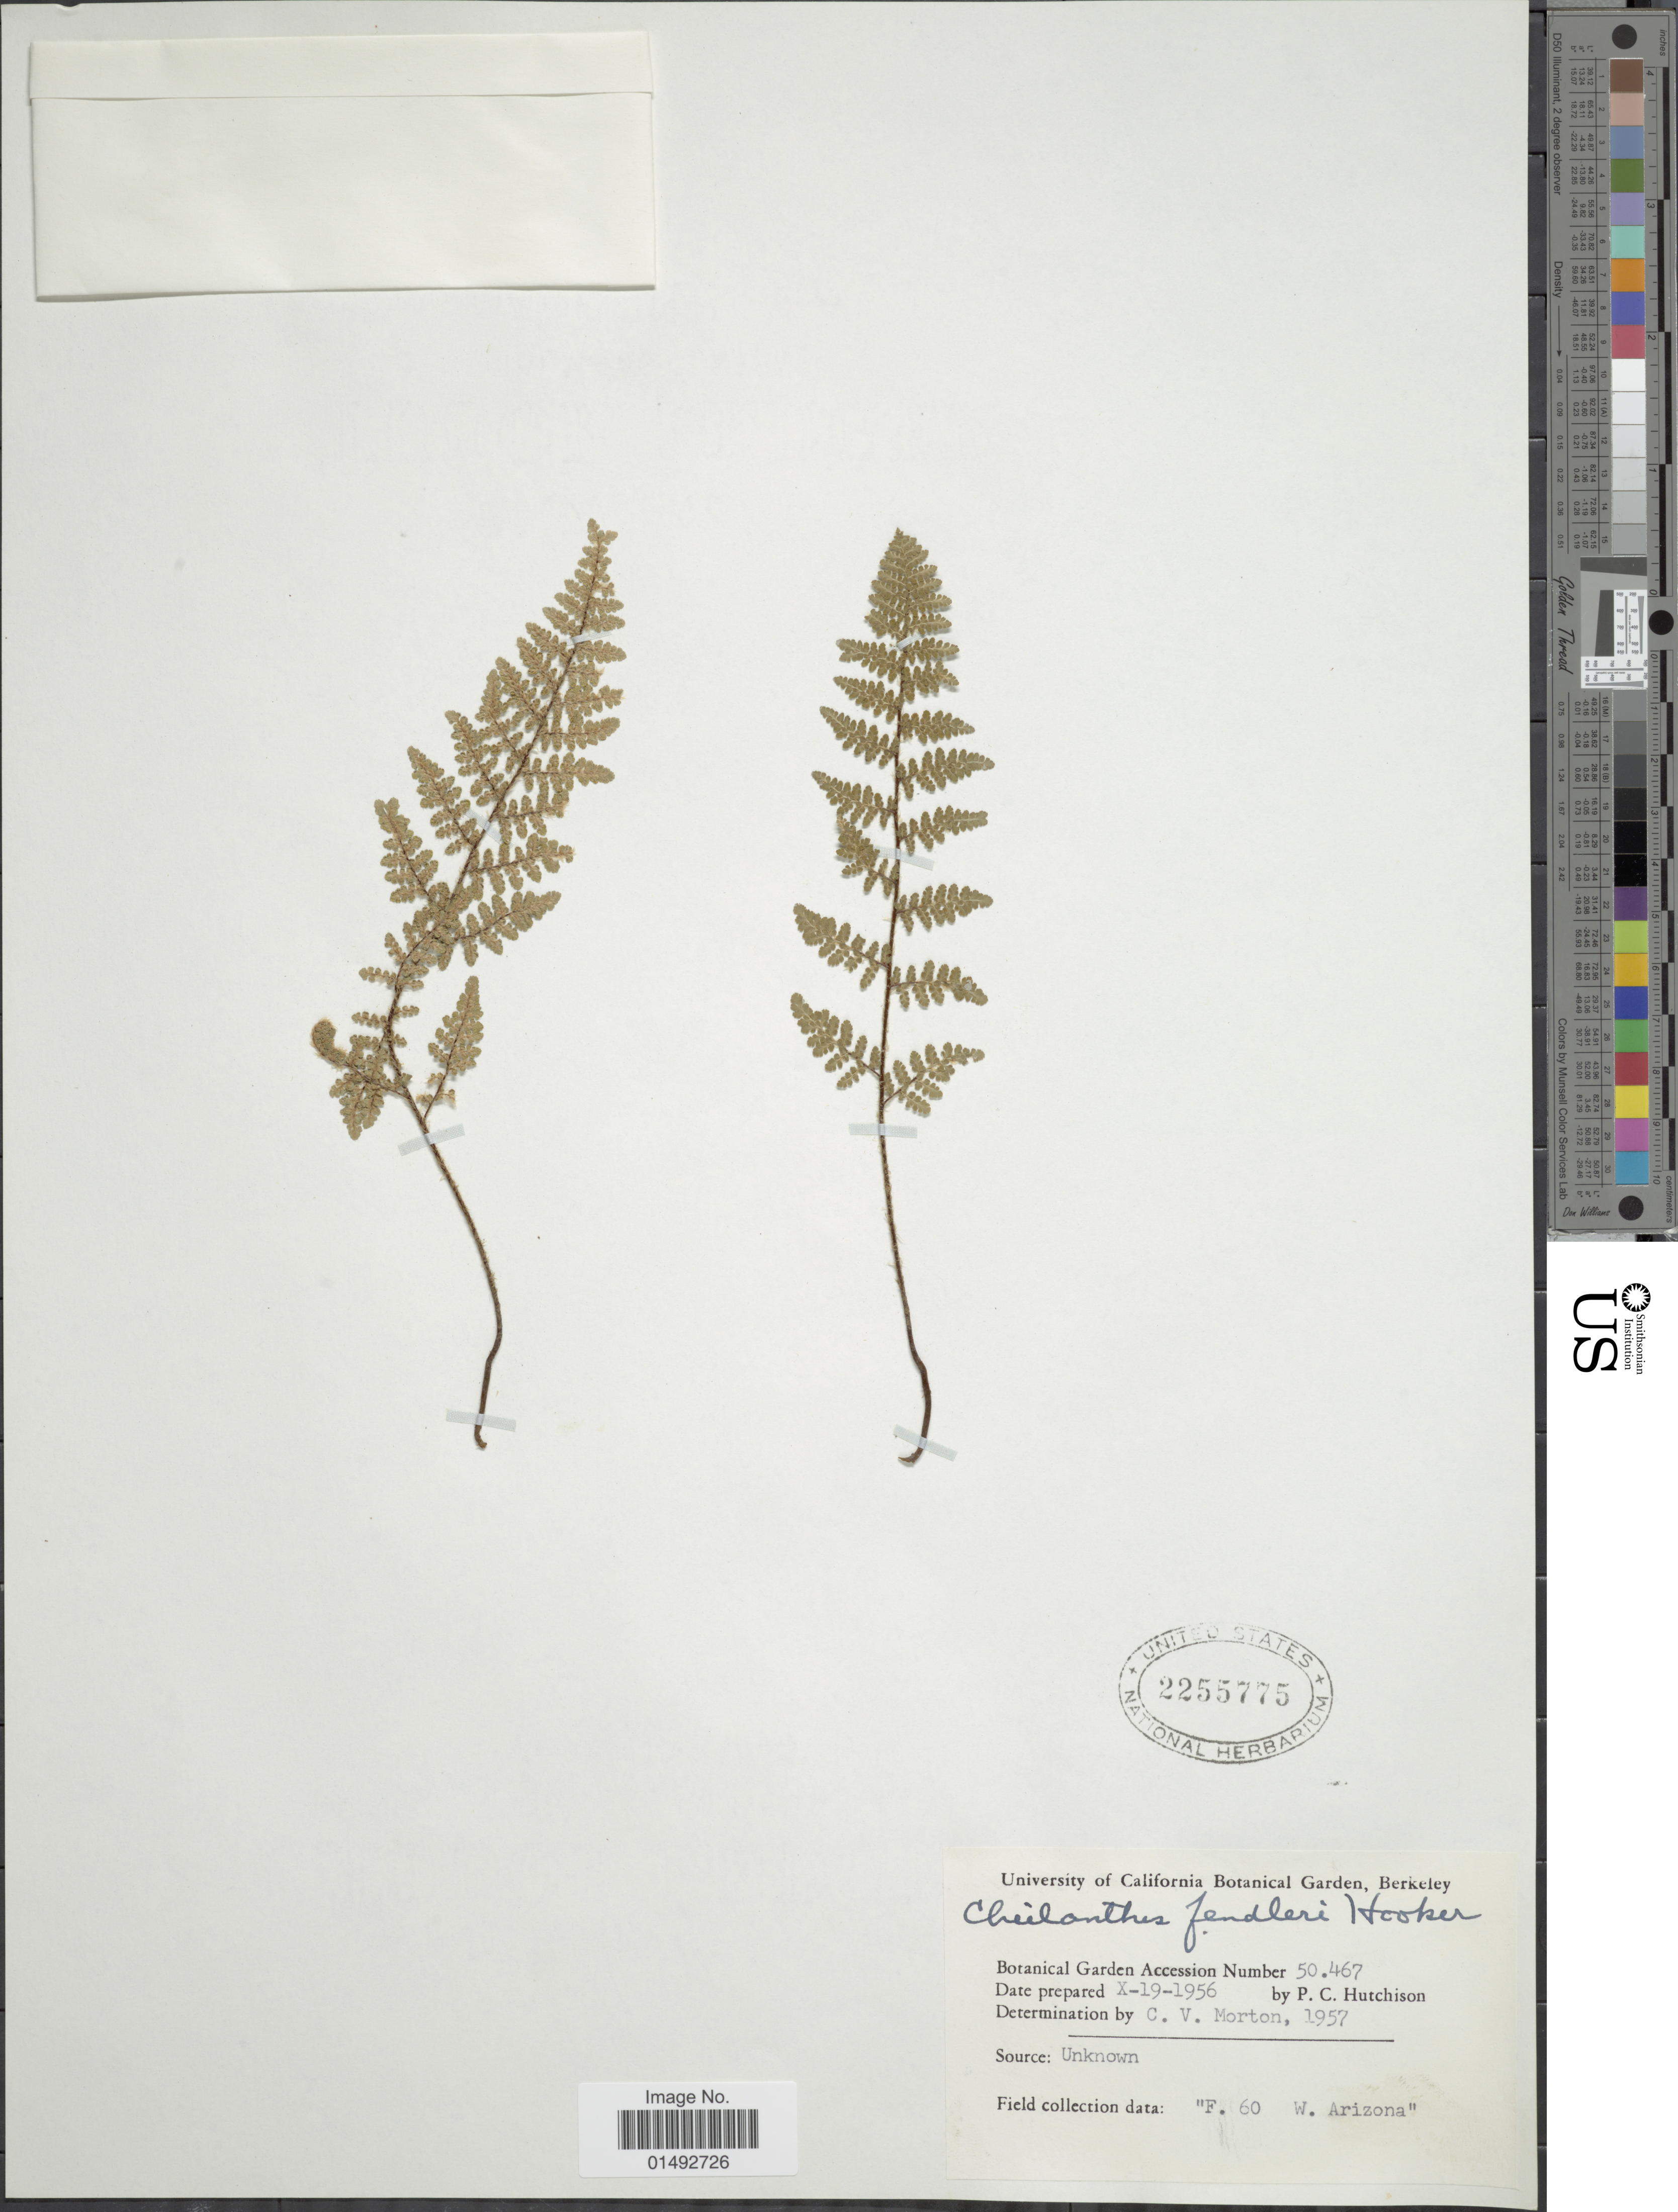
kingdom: Plantae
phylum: Tracheophyta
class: Polypodiopsida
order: Polypodiales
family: Pteridaceae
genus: Myriopteris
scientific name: Myriopteris fendleri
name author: (Hook.) E. Fourn.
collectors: P. C. Hutchison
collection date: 1956-10-19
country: United States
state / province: California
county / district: Alameda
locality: University Botanical Garden, Berkeley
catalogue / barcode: US 2255775